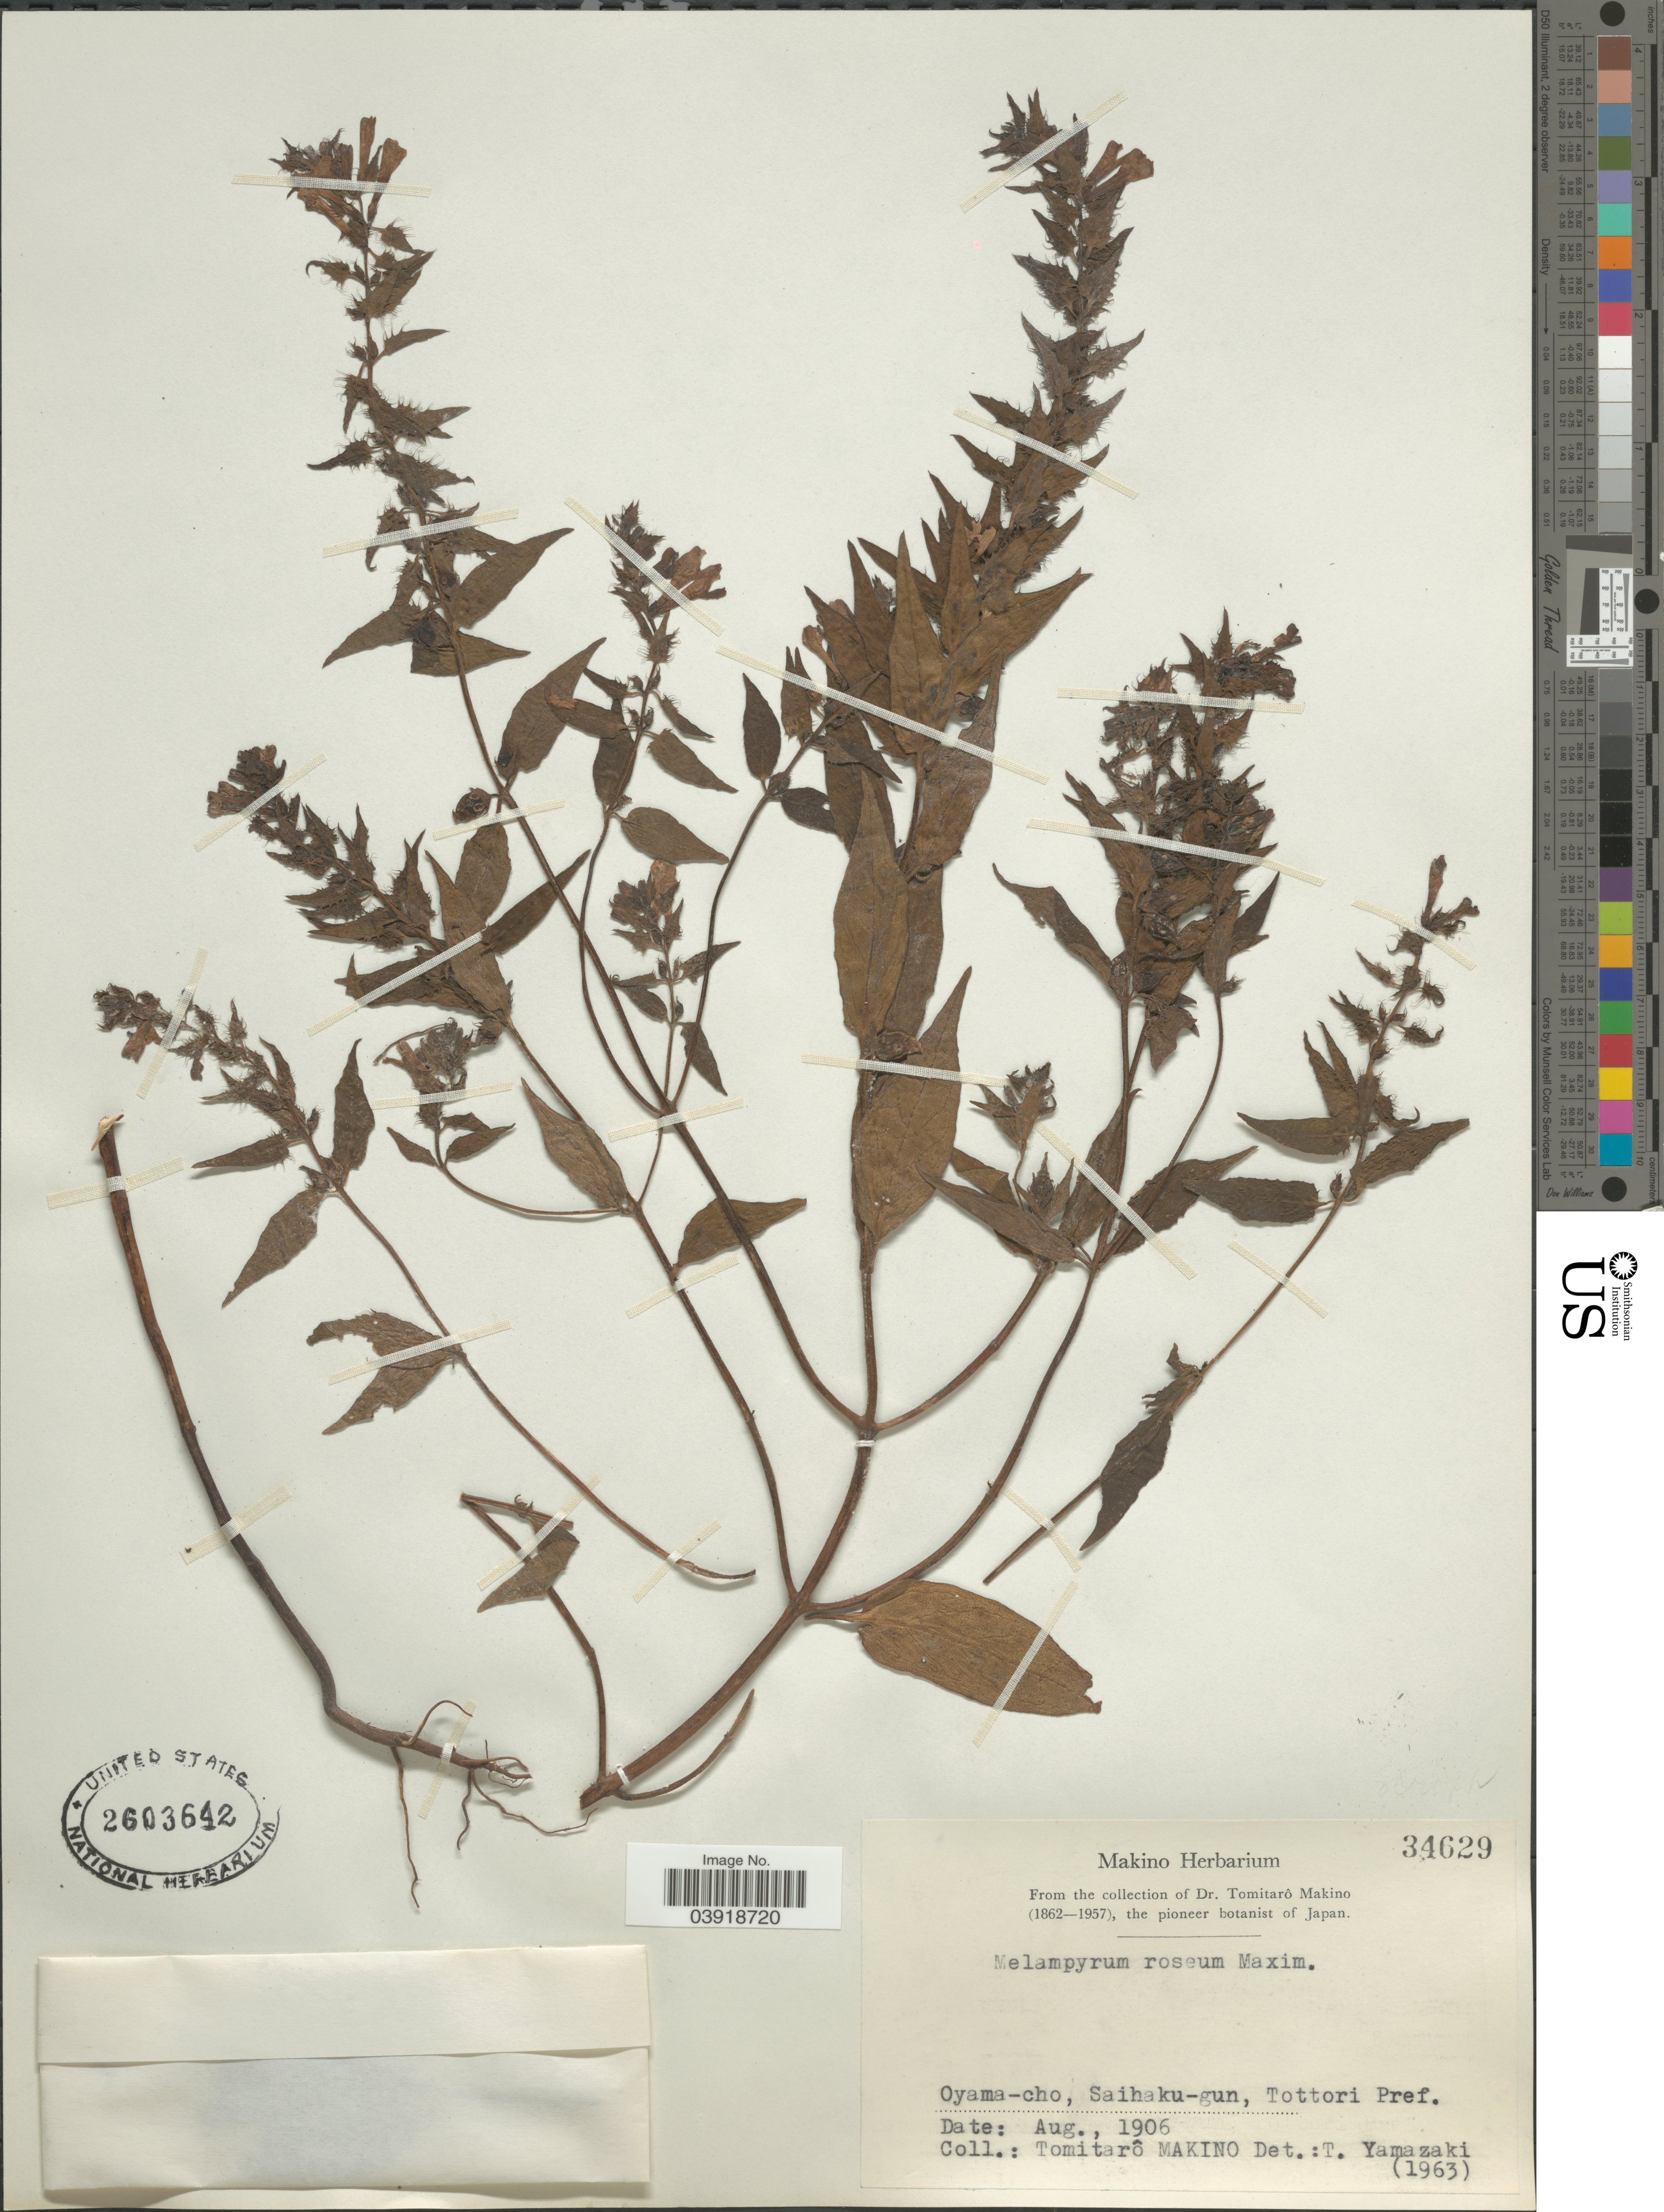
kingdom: Plantae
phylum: Tracheophyta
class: Magnoliopsida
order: Lamiales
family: Orobanchaceae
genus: Melampyrum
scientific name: Melampyrum roseum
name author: Maxim.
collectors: T. Makino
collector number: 34629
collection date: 1906-08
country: Japan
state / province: Tottori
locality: Oyama-cho, Saihaku-gun, Tottori Pref.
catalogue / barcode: US 2603642